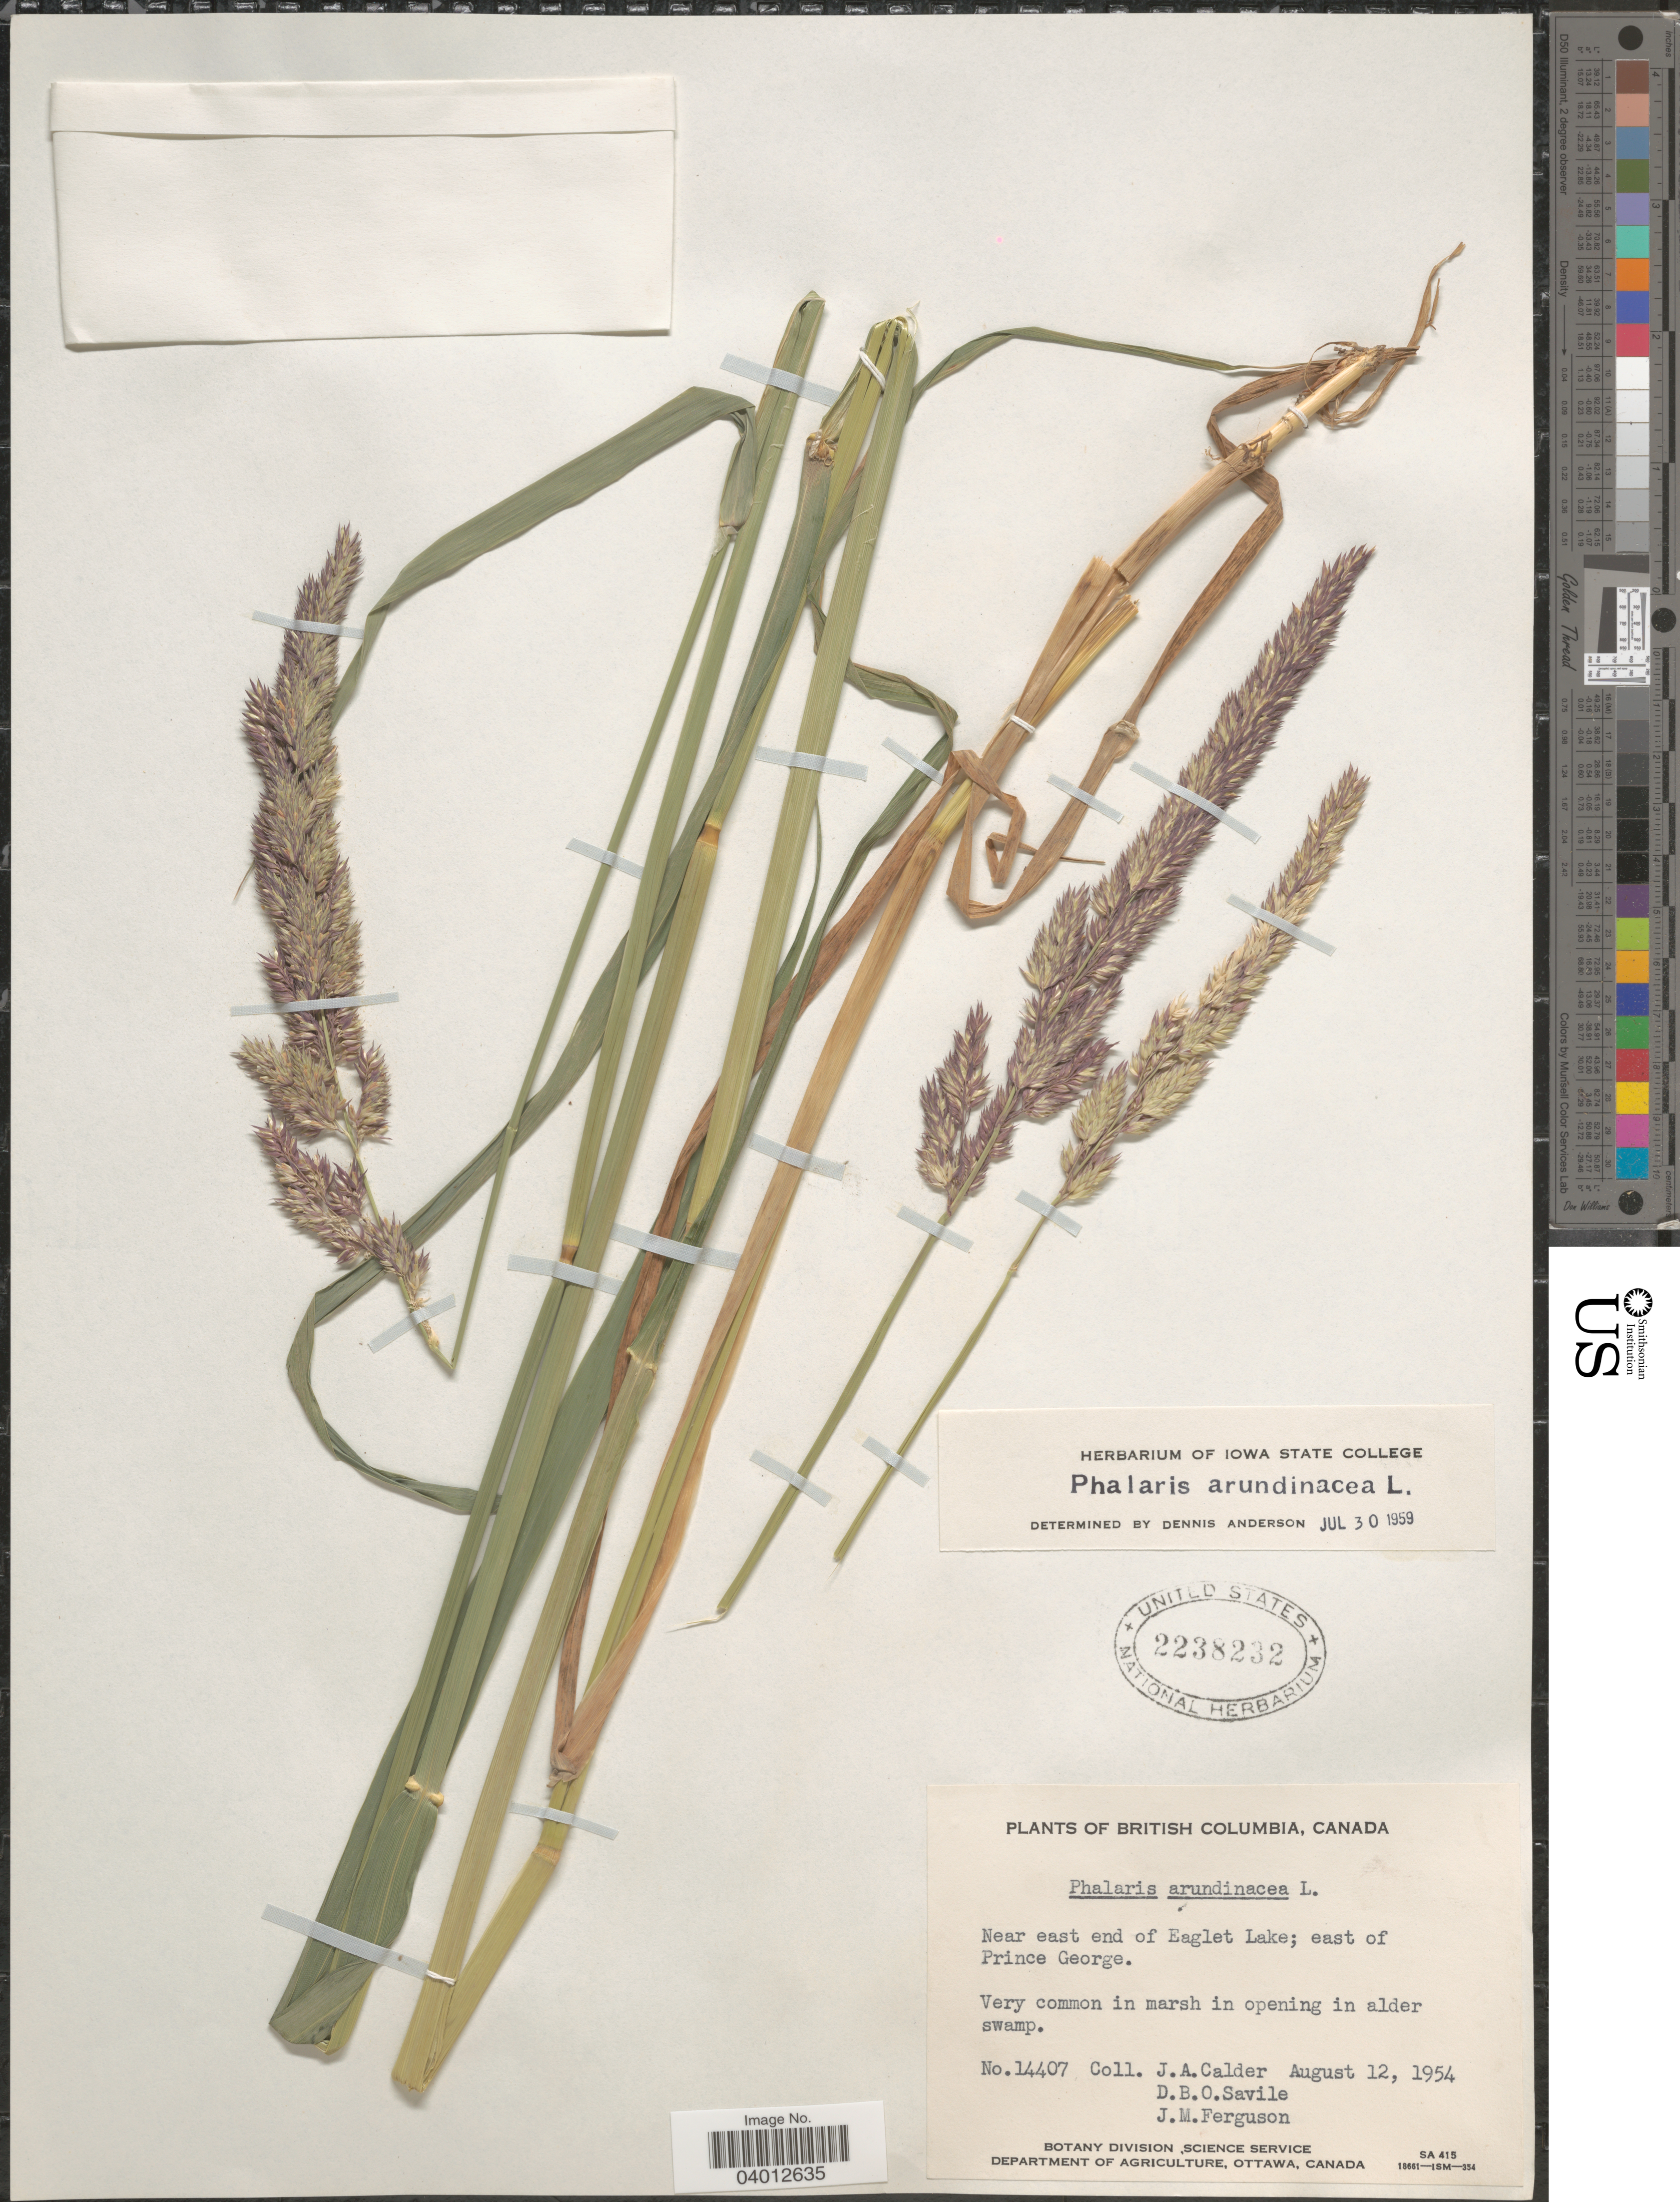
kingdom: Plantae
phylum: Tracheophyta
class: Liliopsida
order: Poales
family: Poaceae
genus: Phalaris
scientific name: Phalaris arundinacea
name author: L.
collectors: J. A. Calder, D. Savile & J. M. Ferguson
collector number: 14407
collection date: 1954-08-12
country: Canada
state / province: British Columbia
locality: Near east end of Eaglet Lake; east of Prince George.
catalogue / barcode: US 2238232